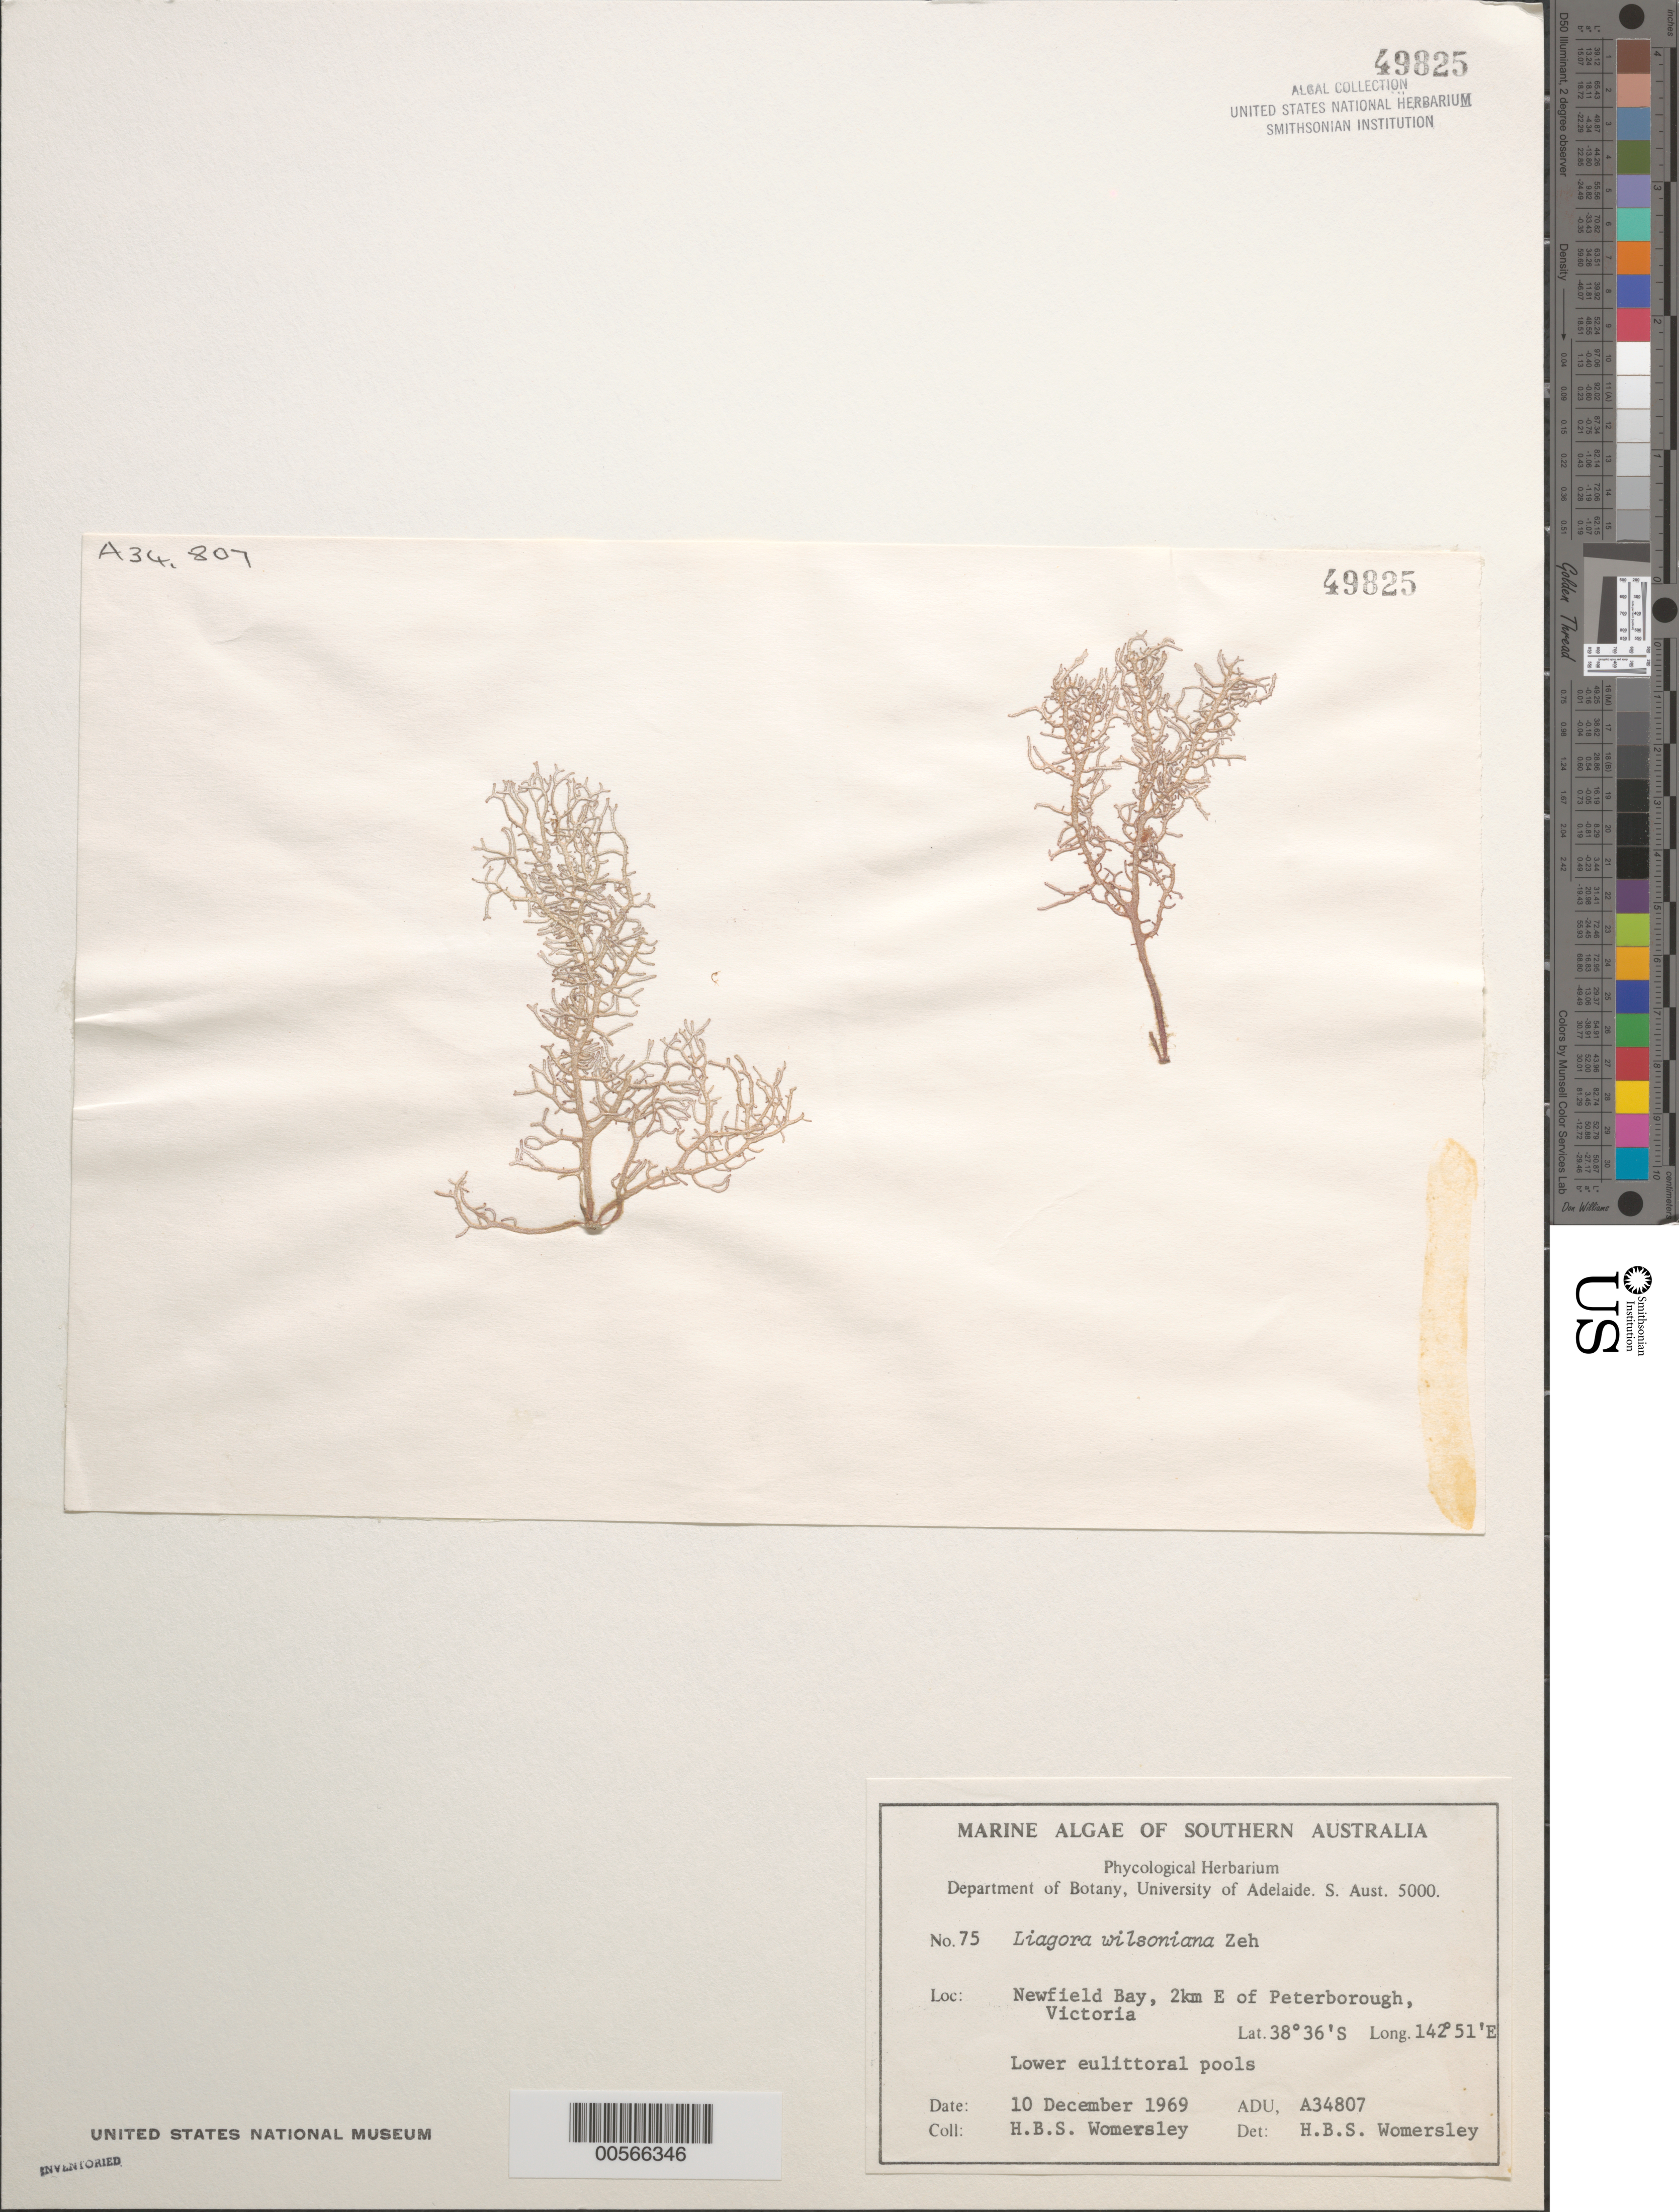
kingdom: Plantae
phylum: Rhodophyta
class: Florideophyceae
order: Nemaliales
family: Liagoraceae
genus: Liagora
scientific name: Liagora wilsoniana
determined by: Womersley, H. B. S.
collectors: H. B. S. Womersley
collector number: ADU A34807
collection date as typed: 10 Dec 1969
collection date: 1969-12-10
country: Australia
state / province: Victoria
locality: Newfield bay, 2 km east of peterborough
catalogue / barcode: US 49825